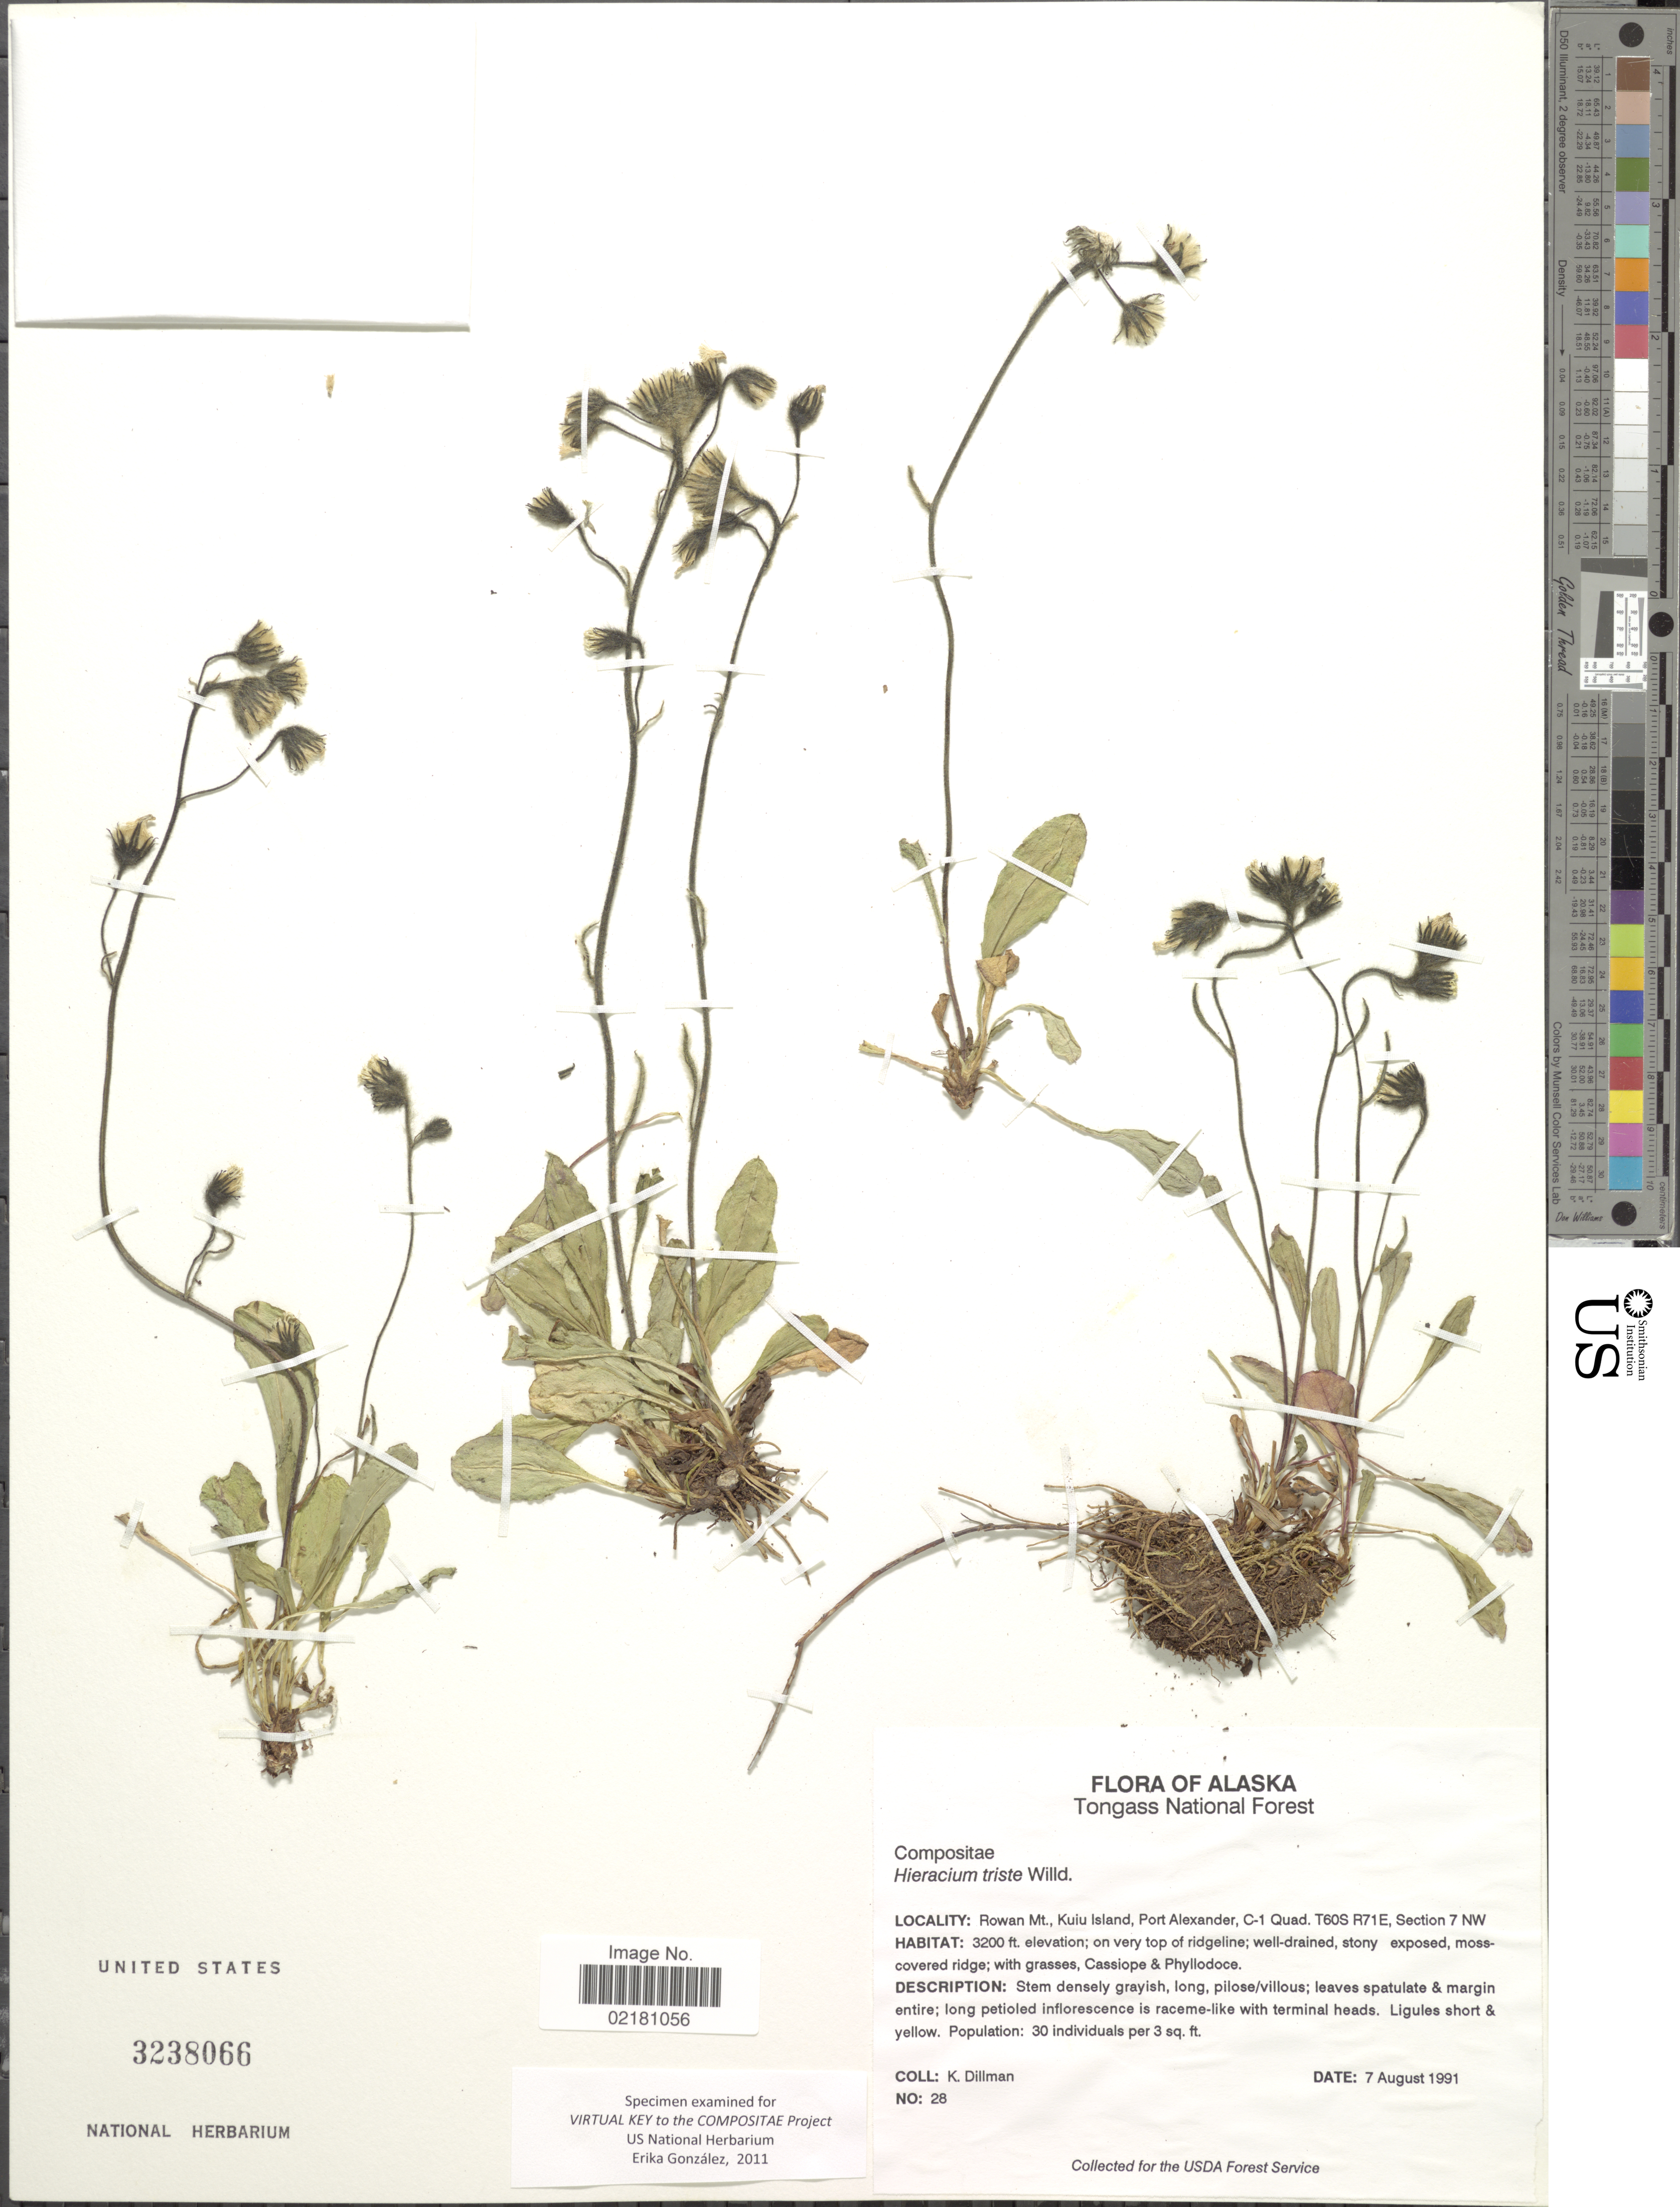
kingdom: Plantae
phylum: Tracheophyta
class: Magnoliopsida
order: Asterales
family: Asteraceae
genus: Hieracium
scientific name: Hieracium triste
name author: Willd. ex Spreng.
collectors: K. Dillman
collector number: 28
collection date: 1991-08-07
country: United States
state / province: Alaska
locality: Tongass National Forest. Rowan Mt., Kuiu Island, Port Alexander, C-1 Quad. T60S R71E, Section 7 NW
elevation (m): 975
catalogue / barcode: US 3238066